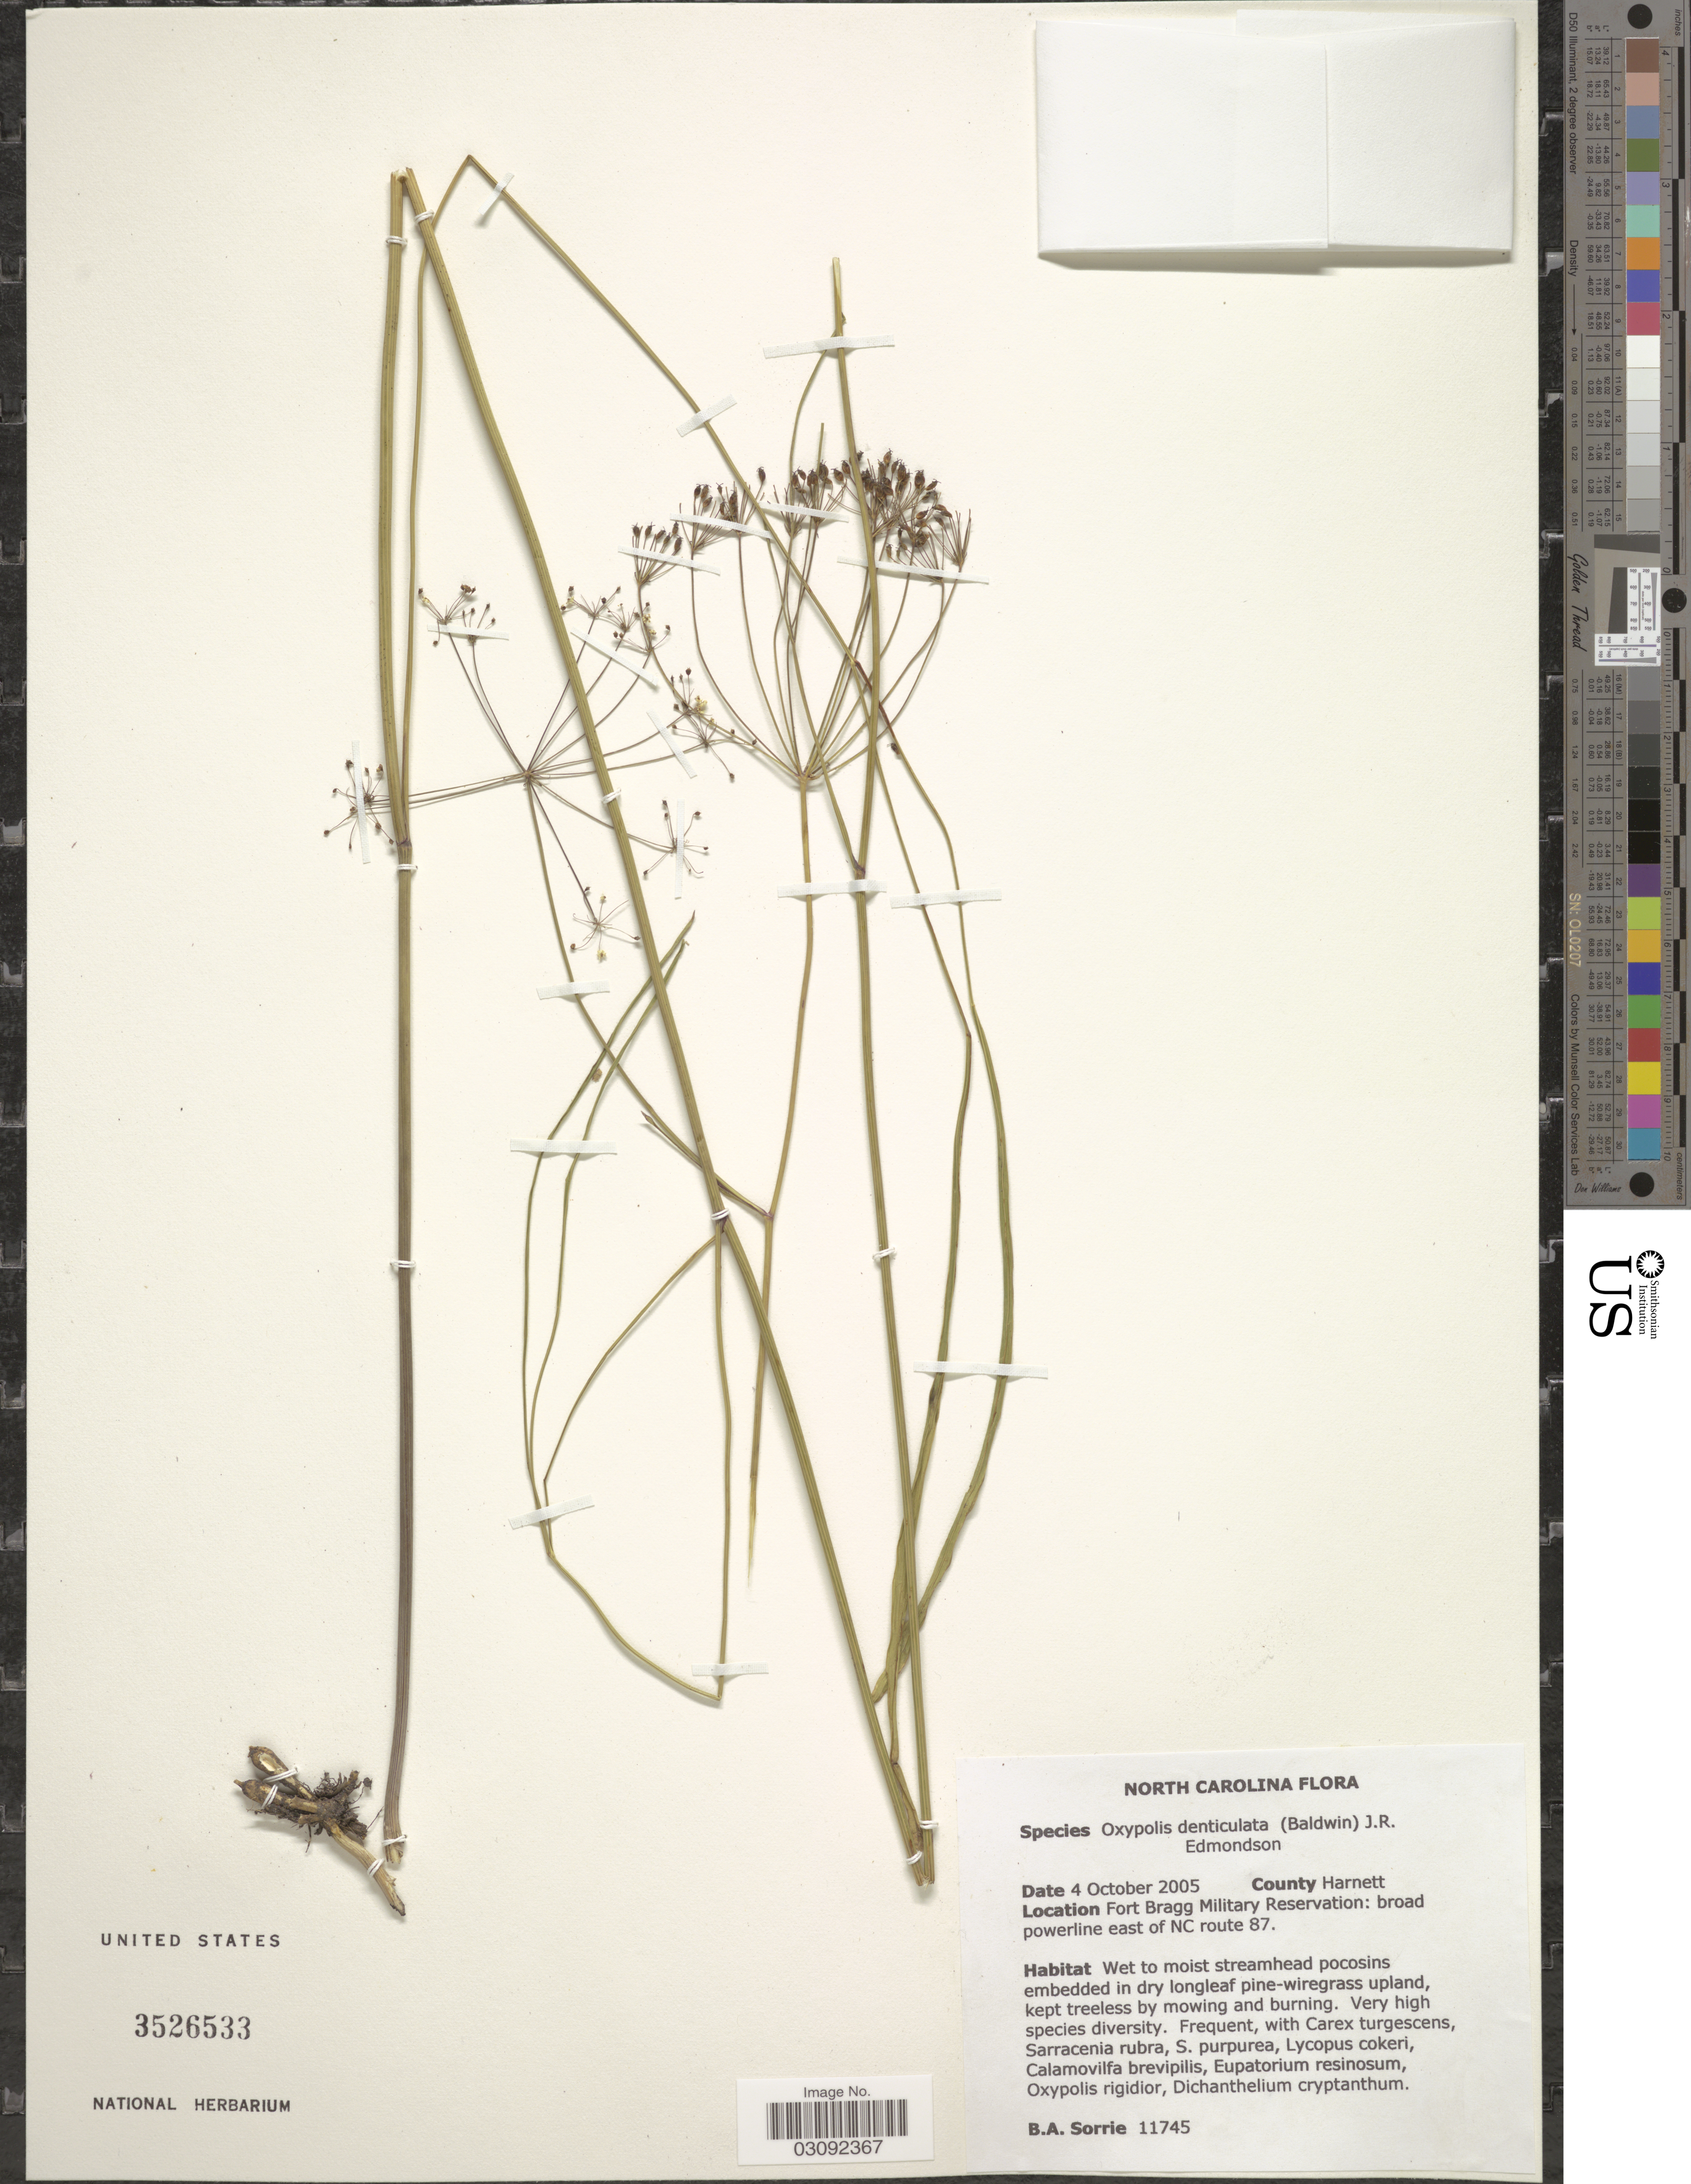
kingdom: Plantae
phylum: Tracheophyta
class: Magnoliopsida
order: Apiales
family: Apiaceae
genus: Oxypolis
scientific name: Oxypolis denticulata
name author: (Baldwin) Raf.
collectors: B. Sorrie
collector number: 11745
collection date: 2005-10-04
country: United States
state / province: North Carolina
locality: County Harnett. Fort Bragg Military Reservation: broad powerline east of NC route 87.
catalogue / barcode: US 3526533